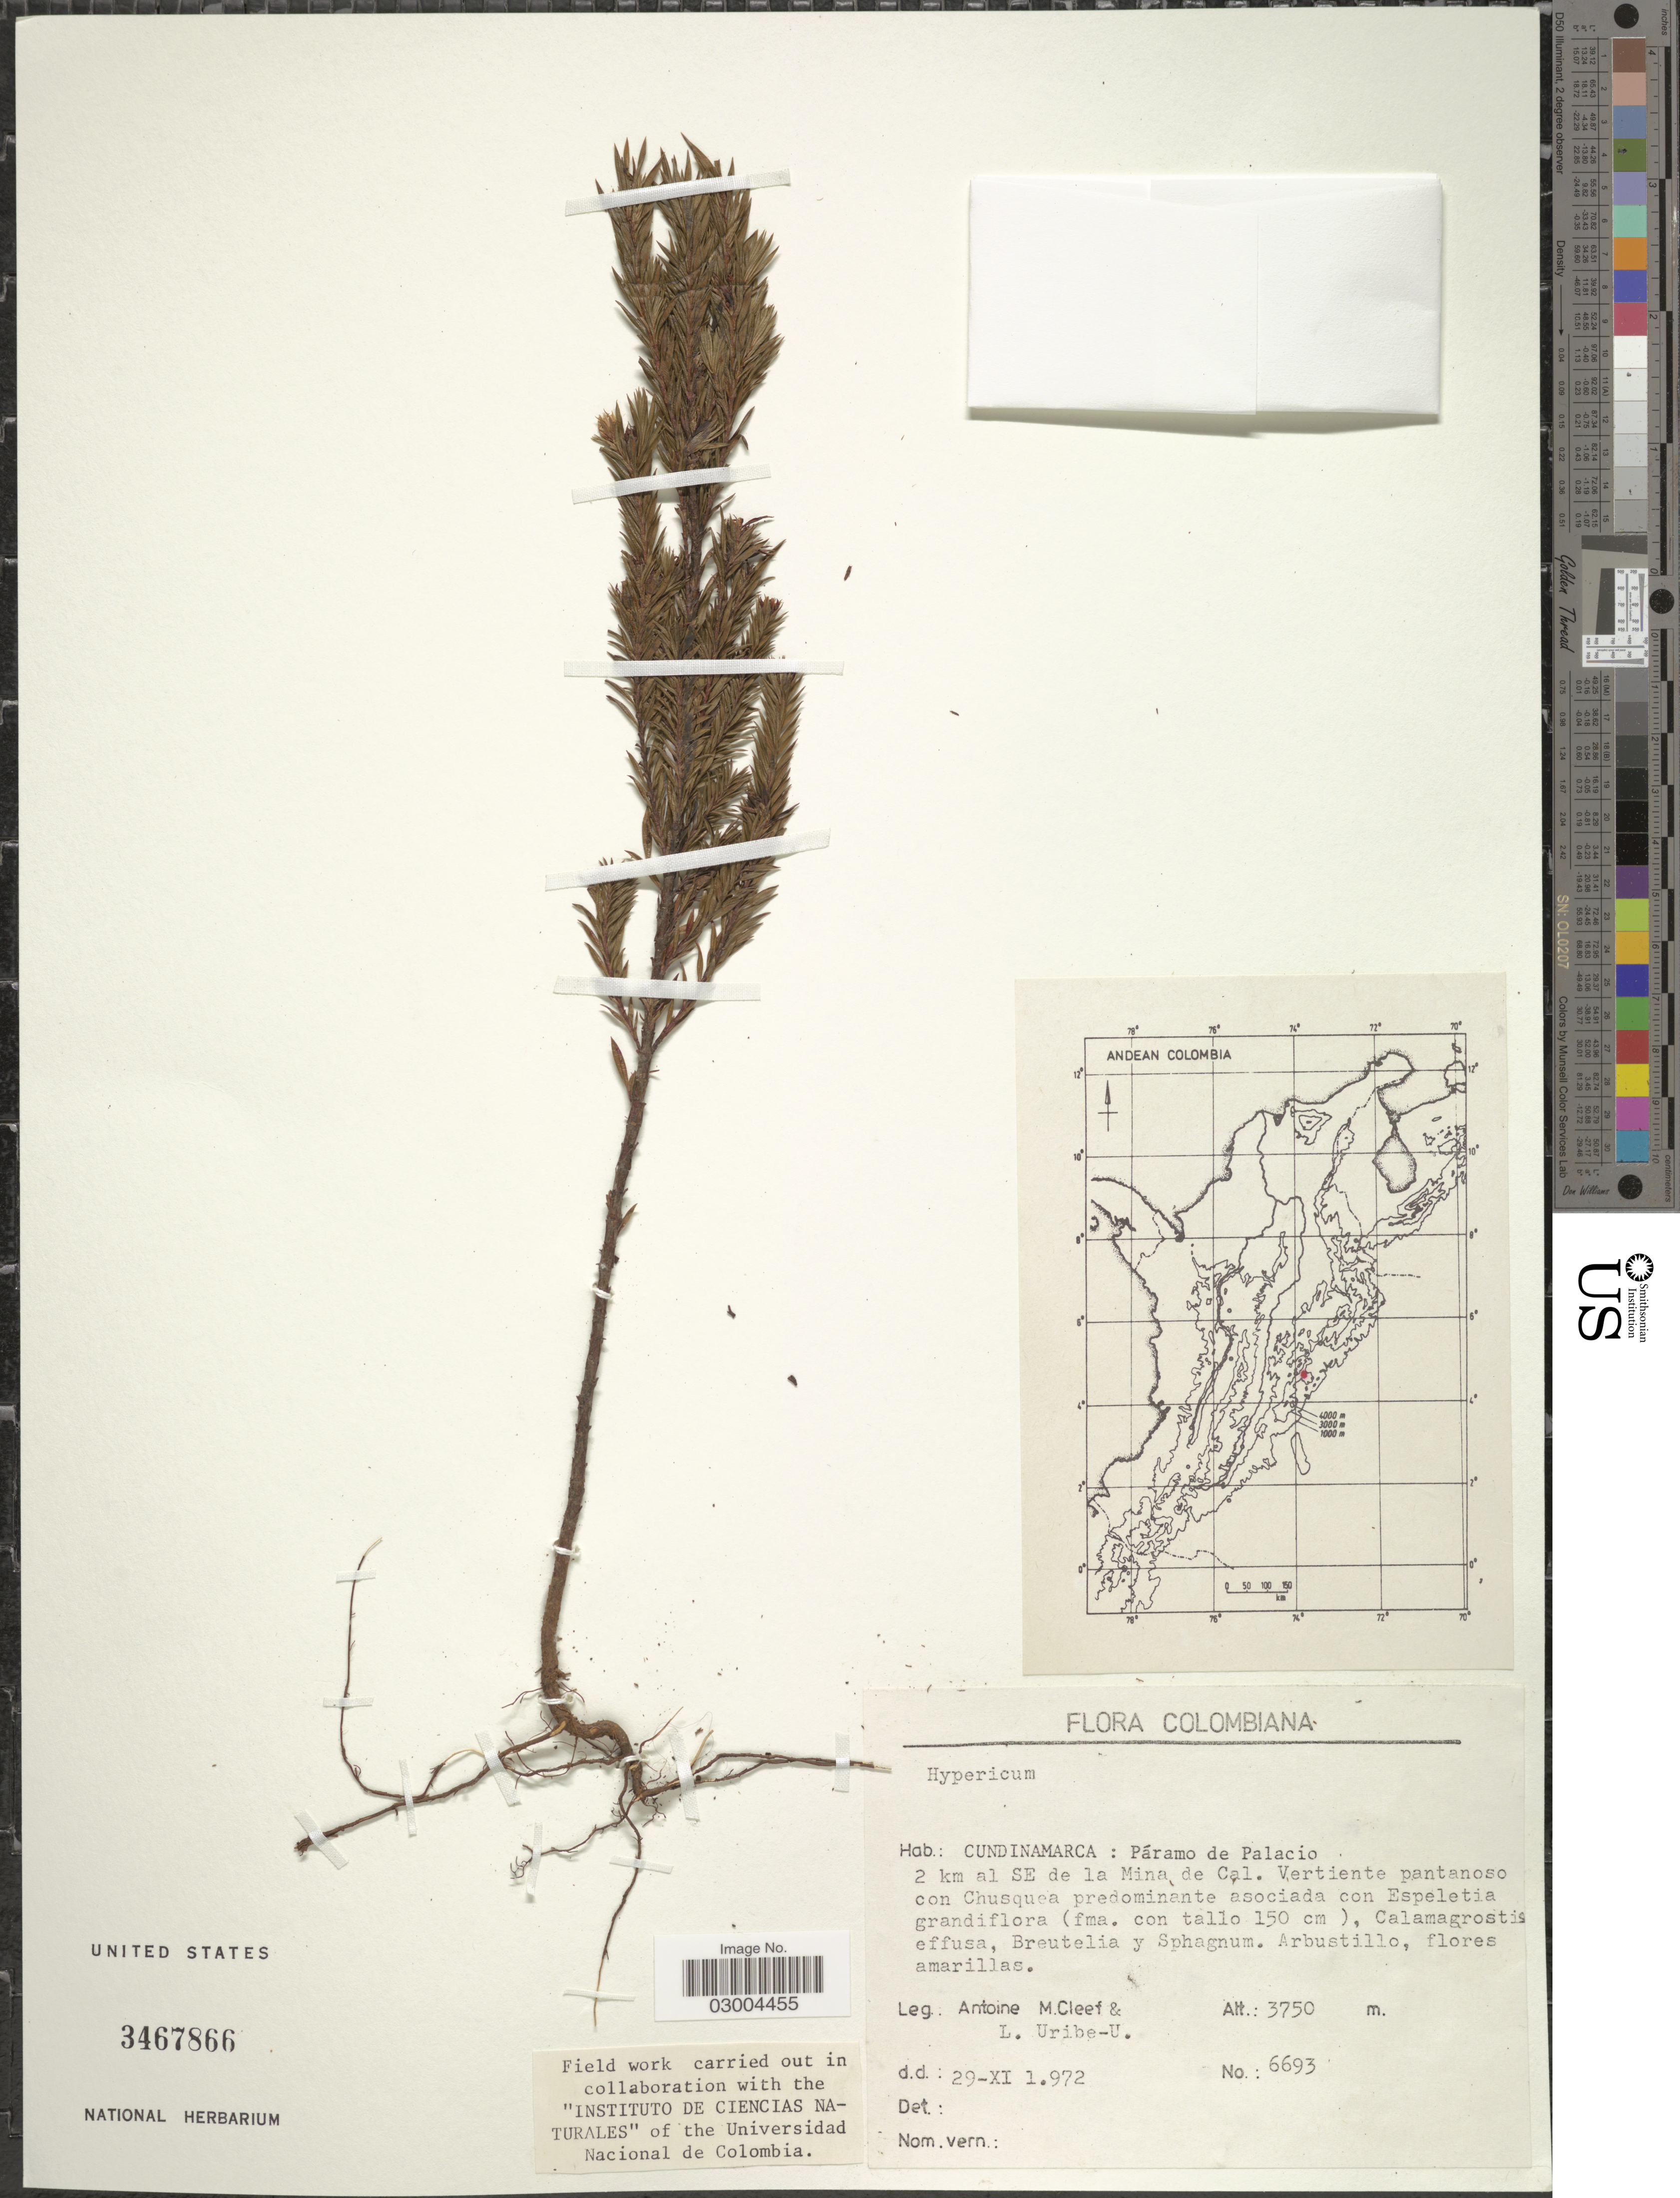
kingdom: Plantae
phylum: Tracheophyta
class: Magnoliopsida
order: Malpighiales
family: Hypericaceae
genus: Hypericum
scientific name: Hypericum sp.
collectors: A. M. Cleef & L. Uribe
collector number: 6693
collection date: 1972-11-29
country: Colombia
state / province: Cundinamarca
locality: Páramo de Palacio 2 km al SE de la Mina de Cal.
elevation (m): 3750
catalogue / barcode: US 3467866